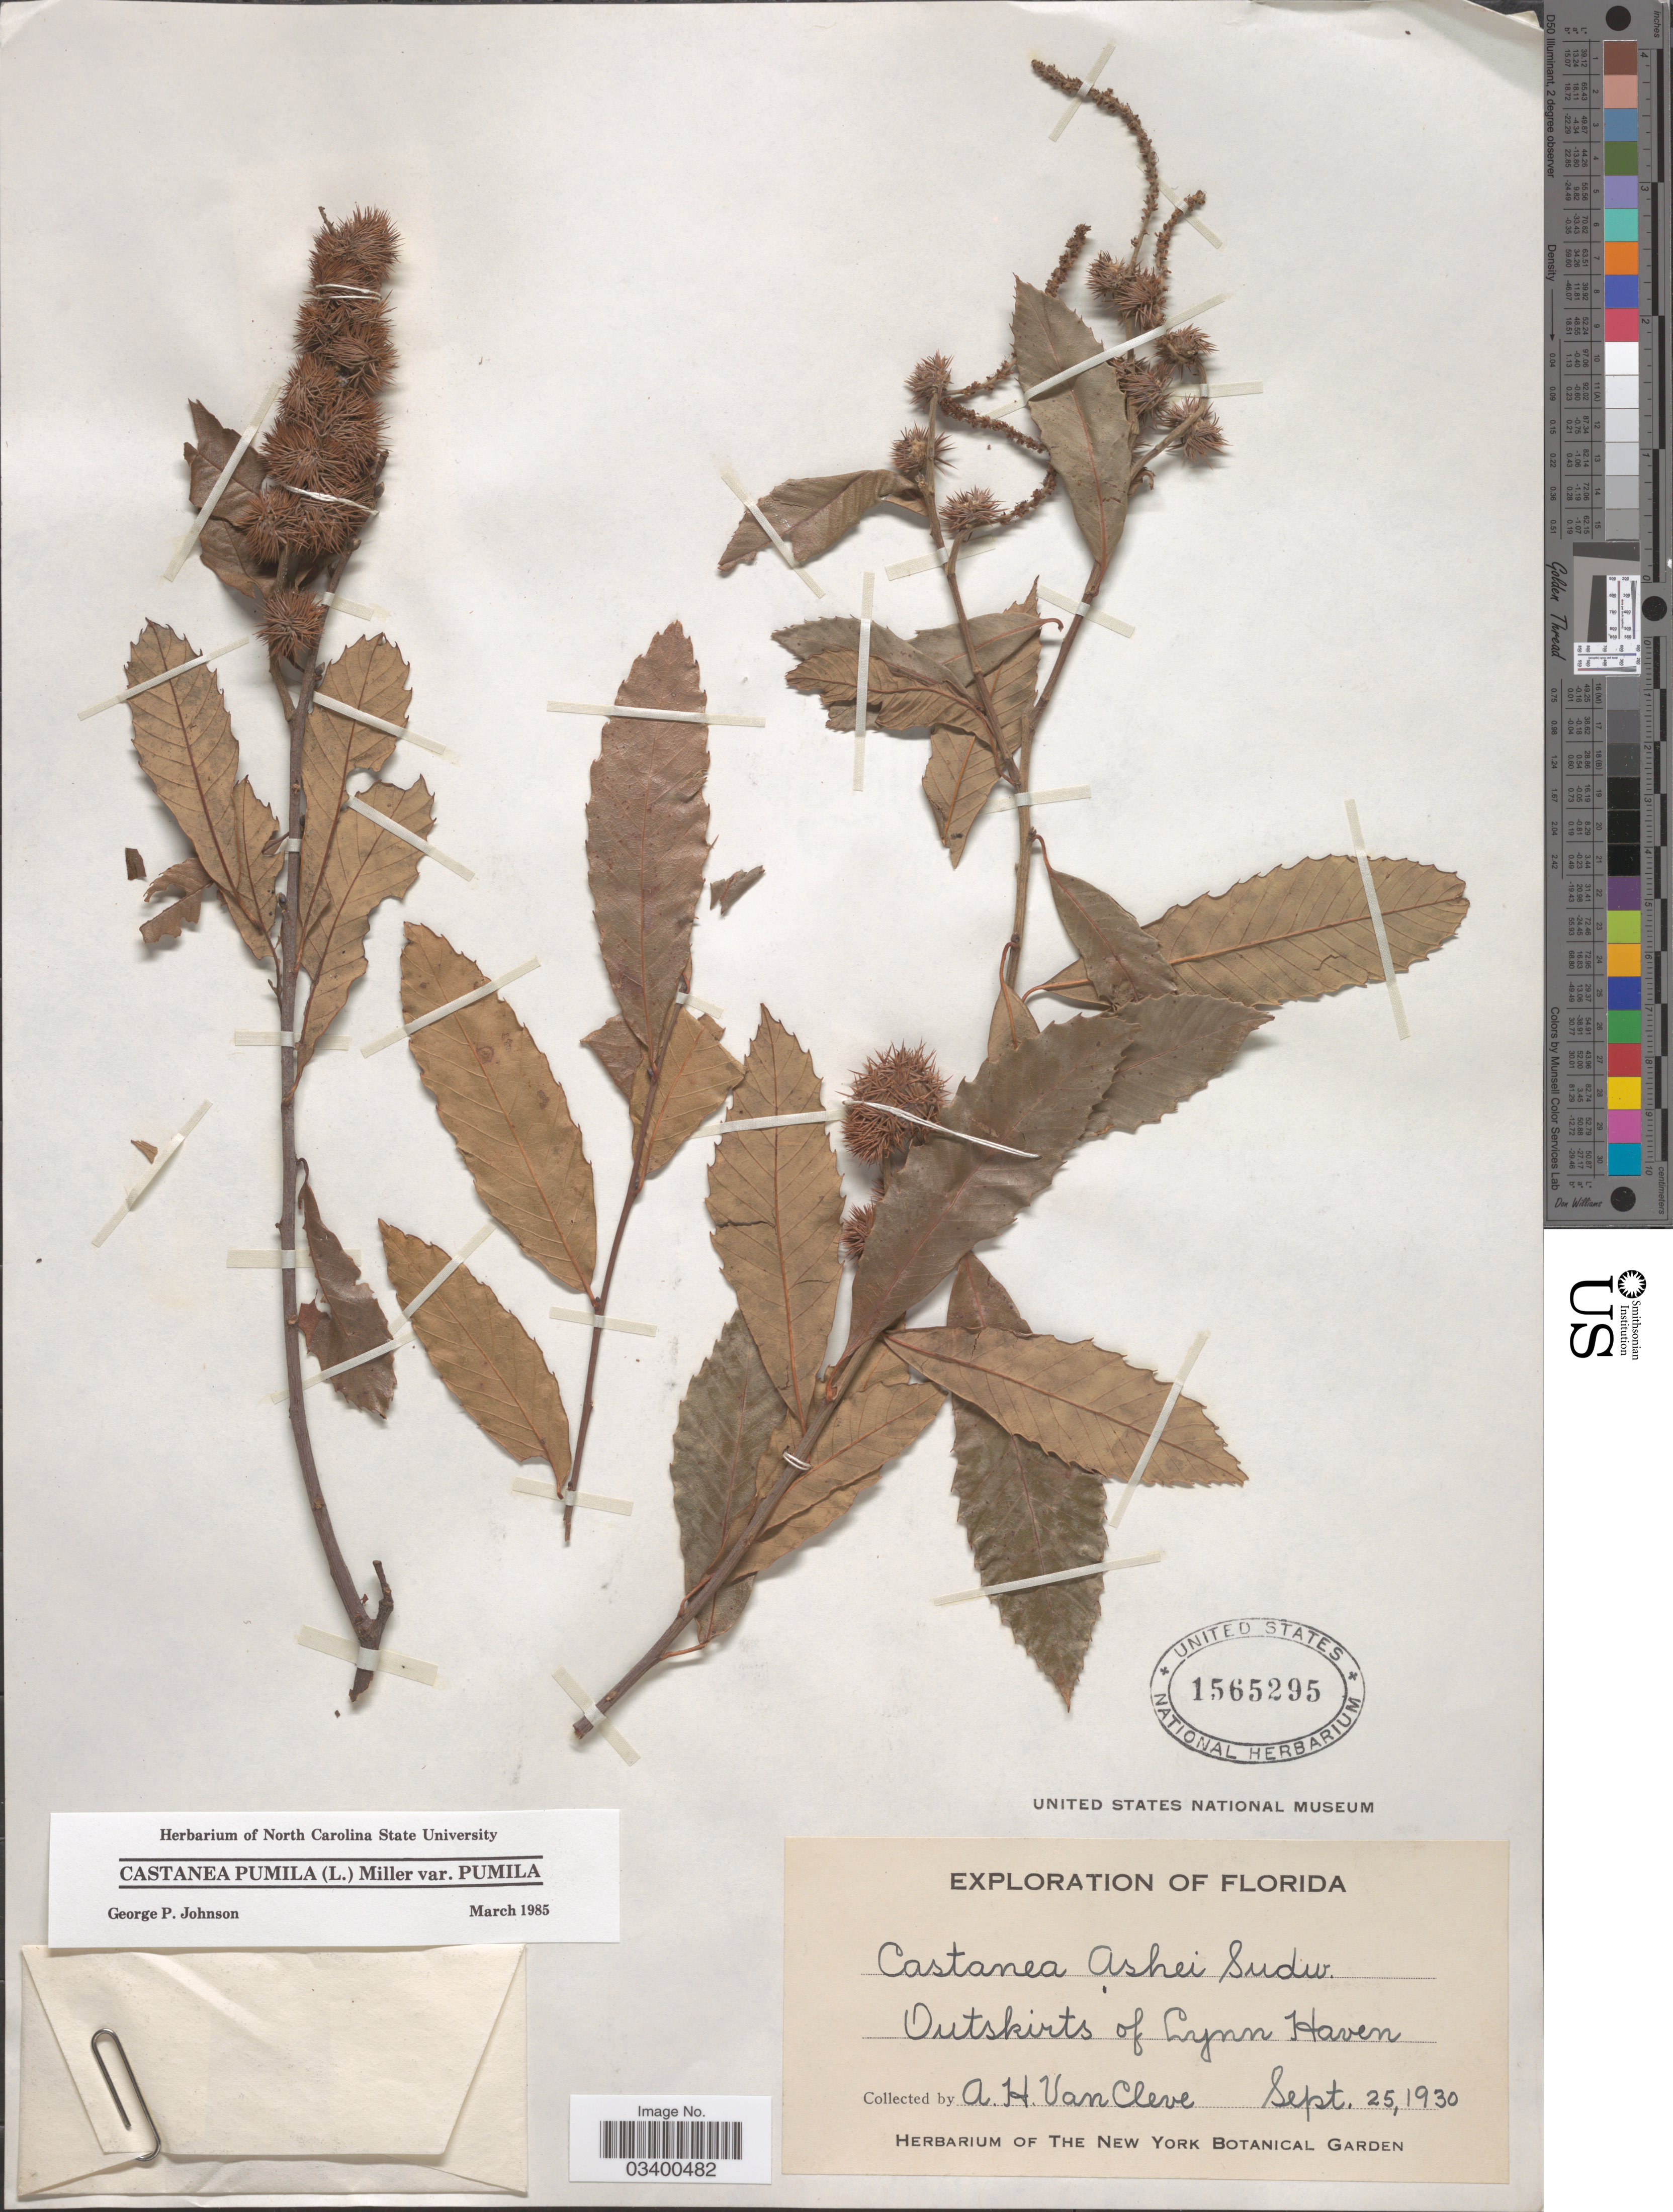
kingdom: Plantae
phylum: Tracheophyta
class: Magnoliopsida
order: Fagales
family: Fagaceae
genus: Castanea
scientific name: Castanea pumila var. pumila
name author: (L.) Mill.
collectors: A. Cleve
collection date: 1930-09-25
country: United States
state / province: Florida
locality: Outskirts of Lynn Haven.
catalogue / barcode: US 1565295